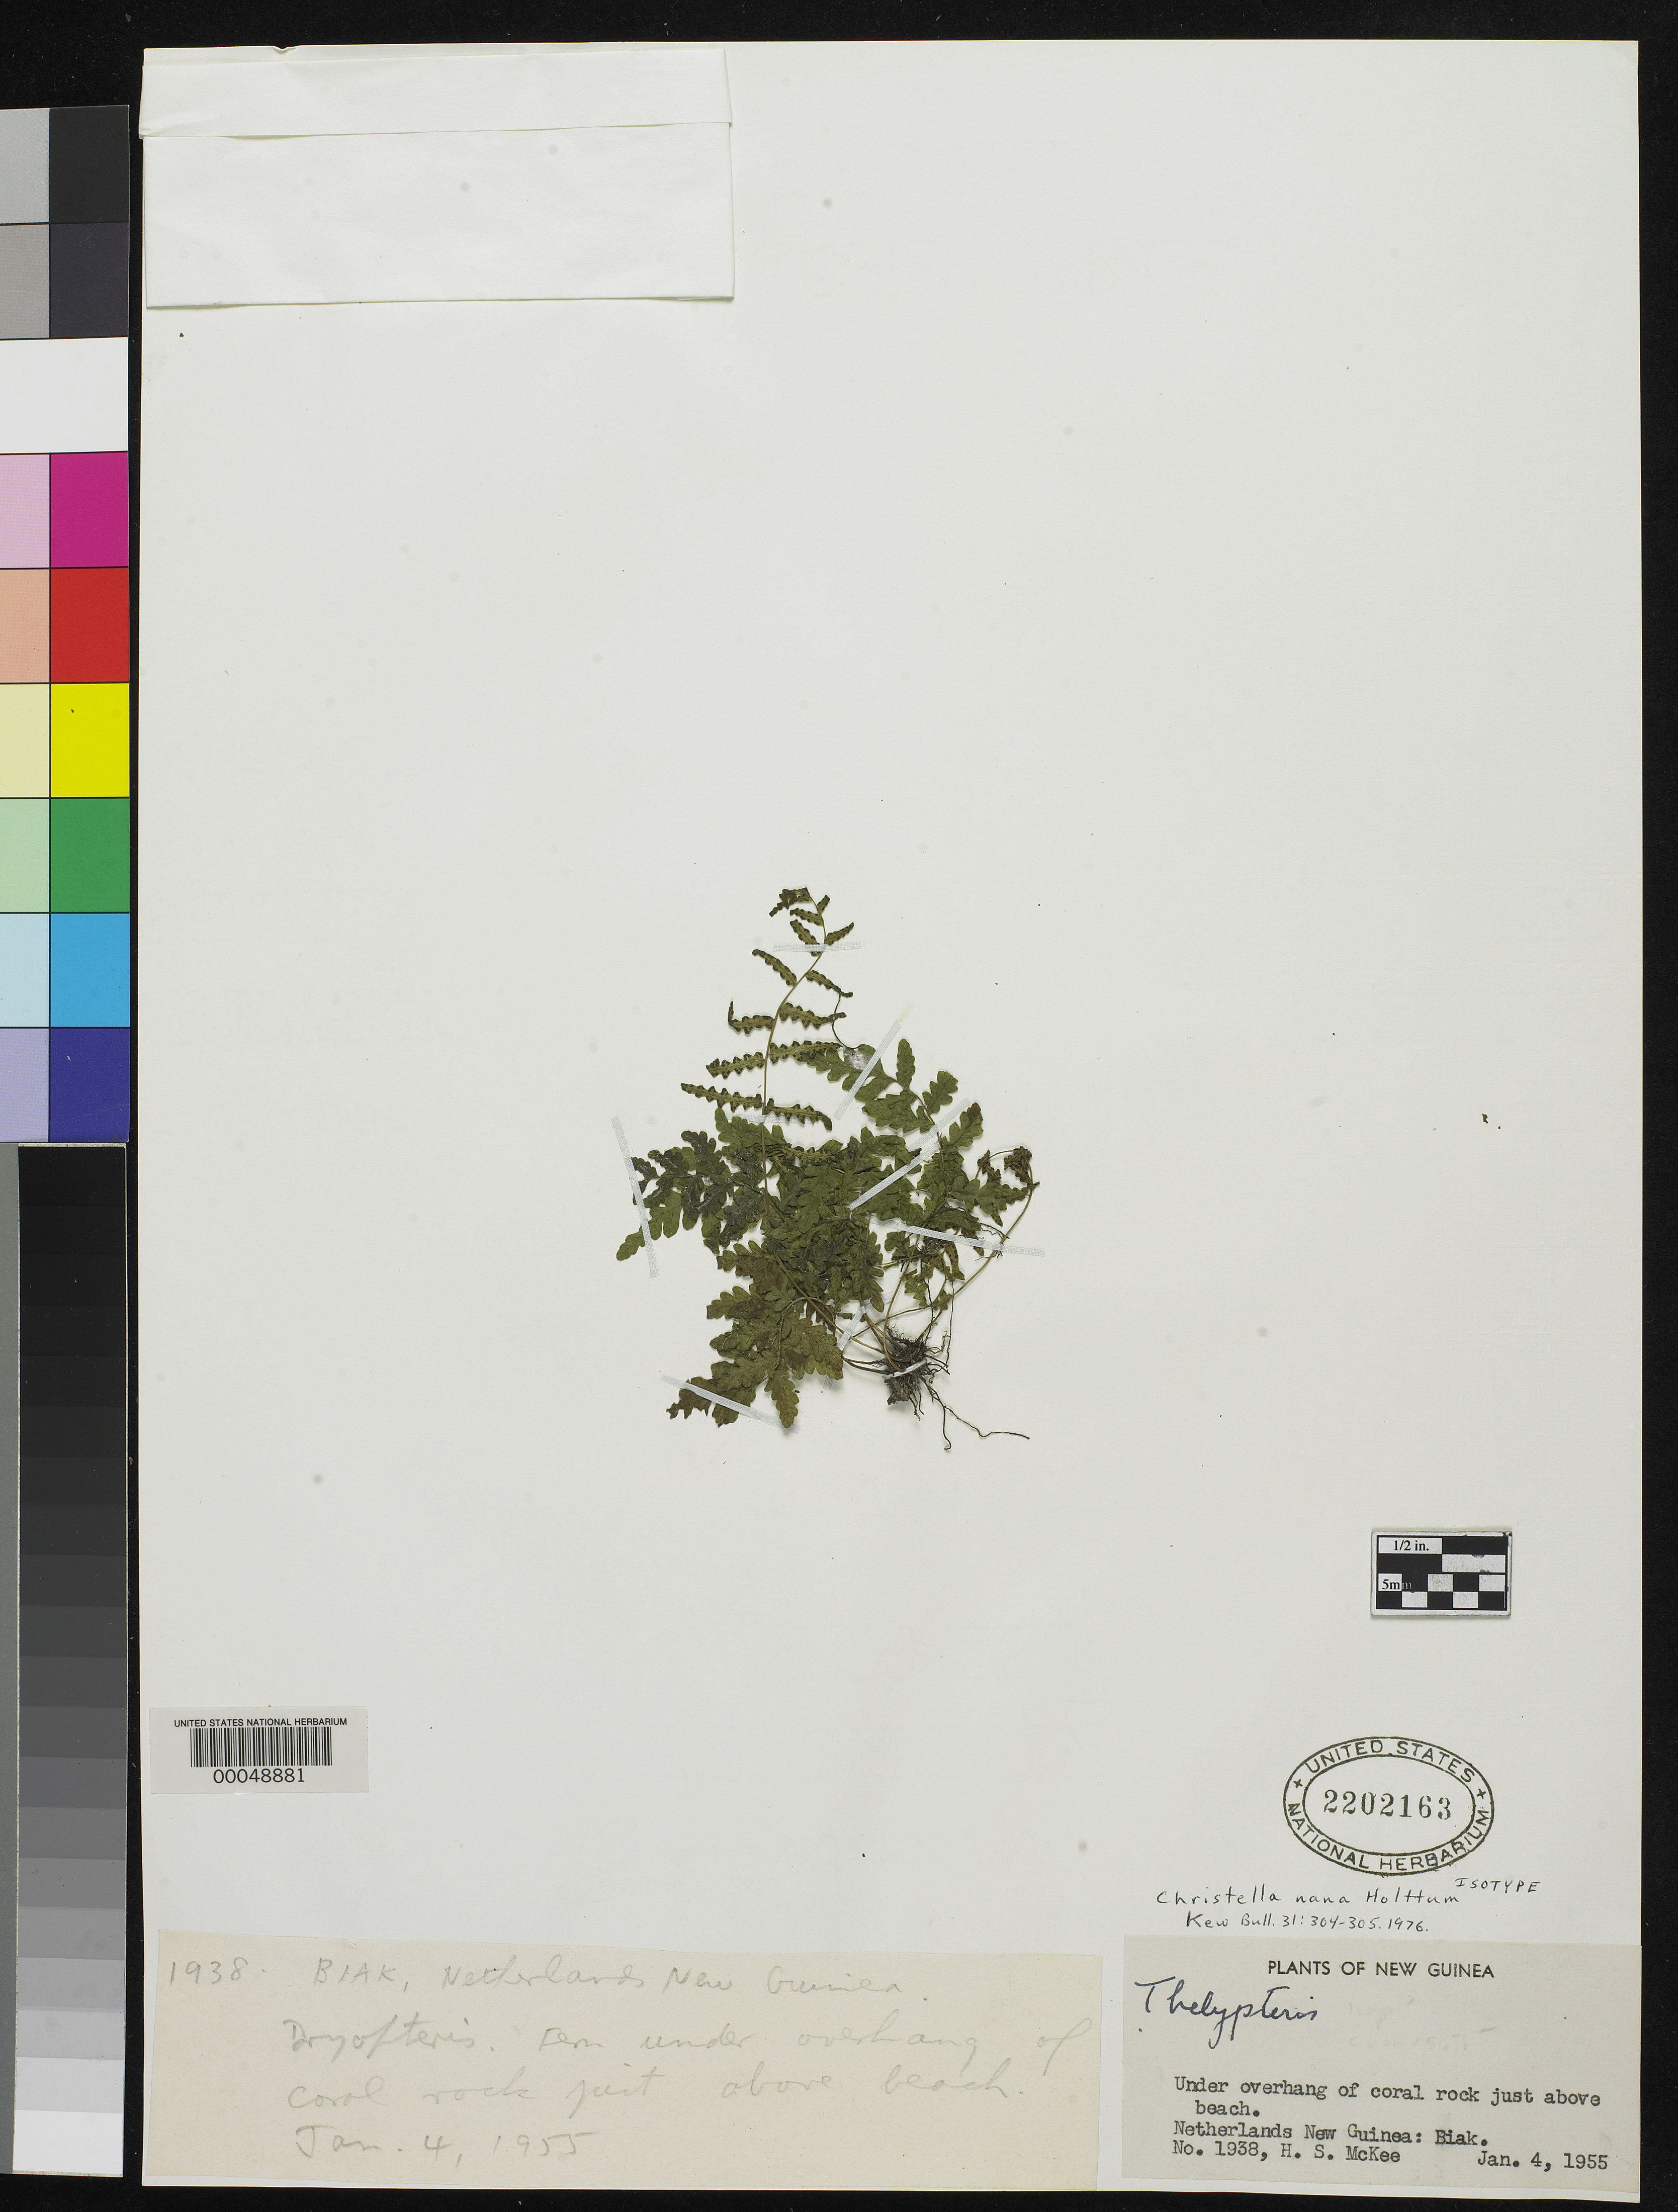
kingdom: Plantae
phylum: Tracheophyta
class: Polypodiopsida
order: Polypodiales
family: Thelypteridaceae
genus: Christella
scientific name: Christella nana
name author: Holttum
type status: Isotype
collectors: H. S. MacKee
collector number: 1938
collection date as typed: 04 Jan 1955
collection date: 1955-01-04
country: Indonesia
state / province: Papua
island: New Guinea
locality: West Irian, Biak. Irian Jaya.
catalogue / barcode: US 2202163